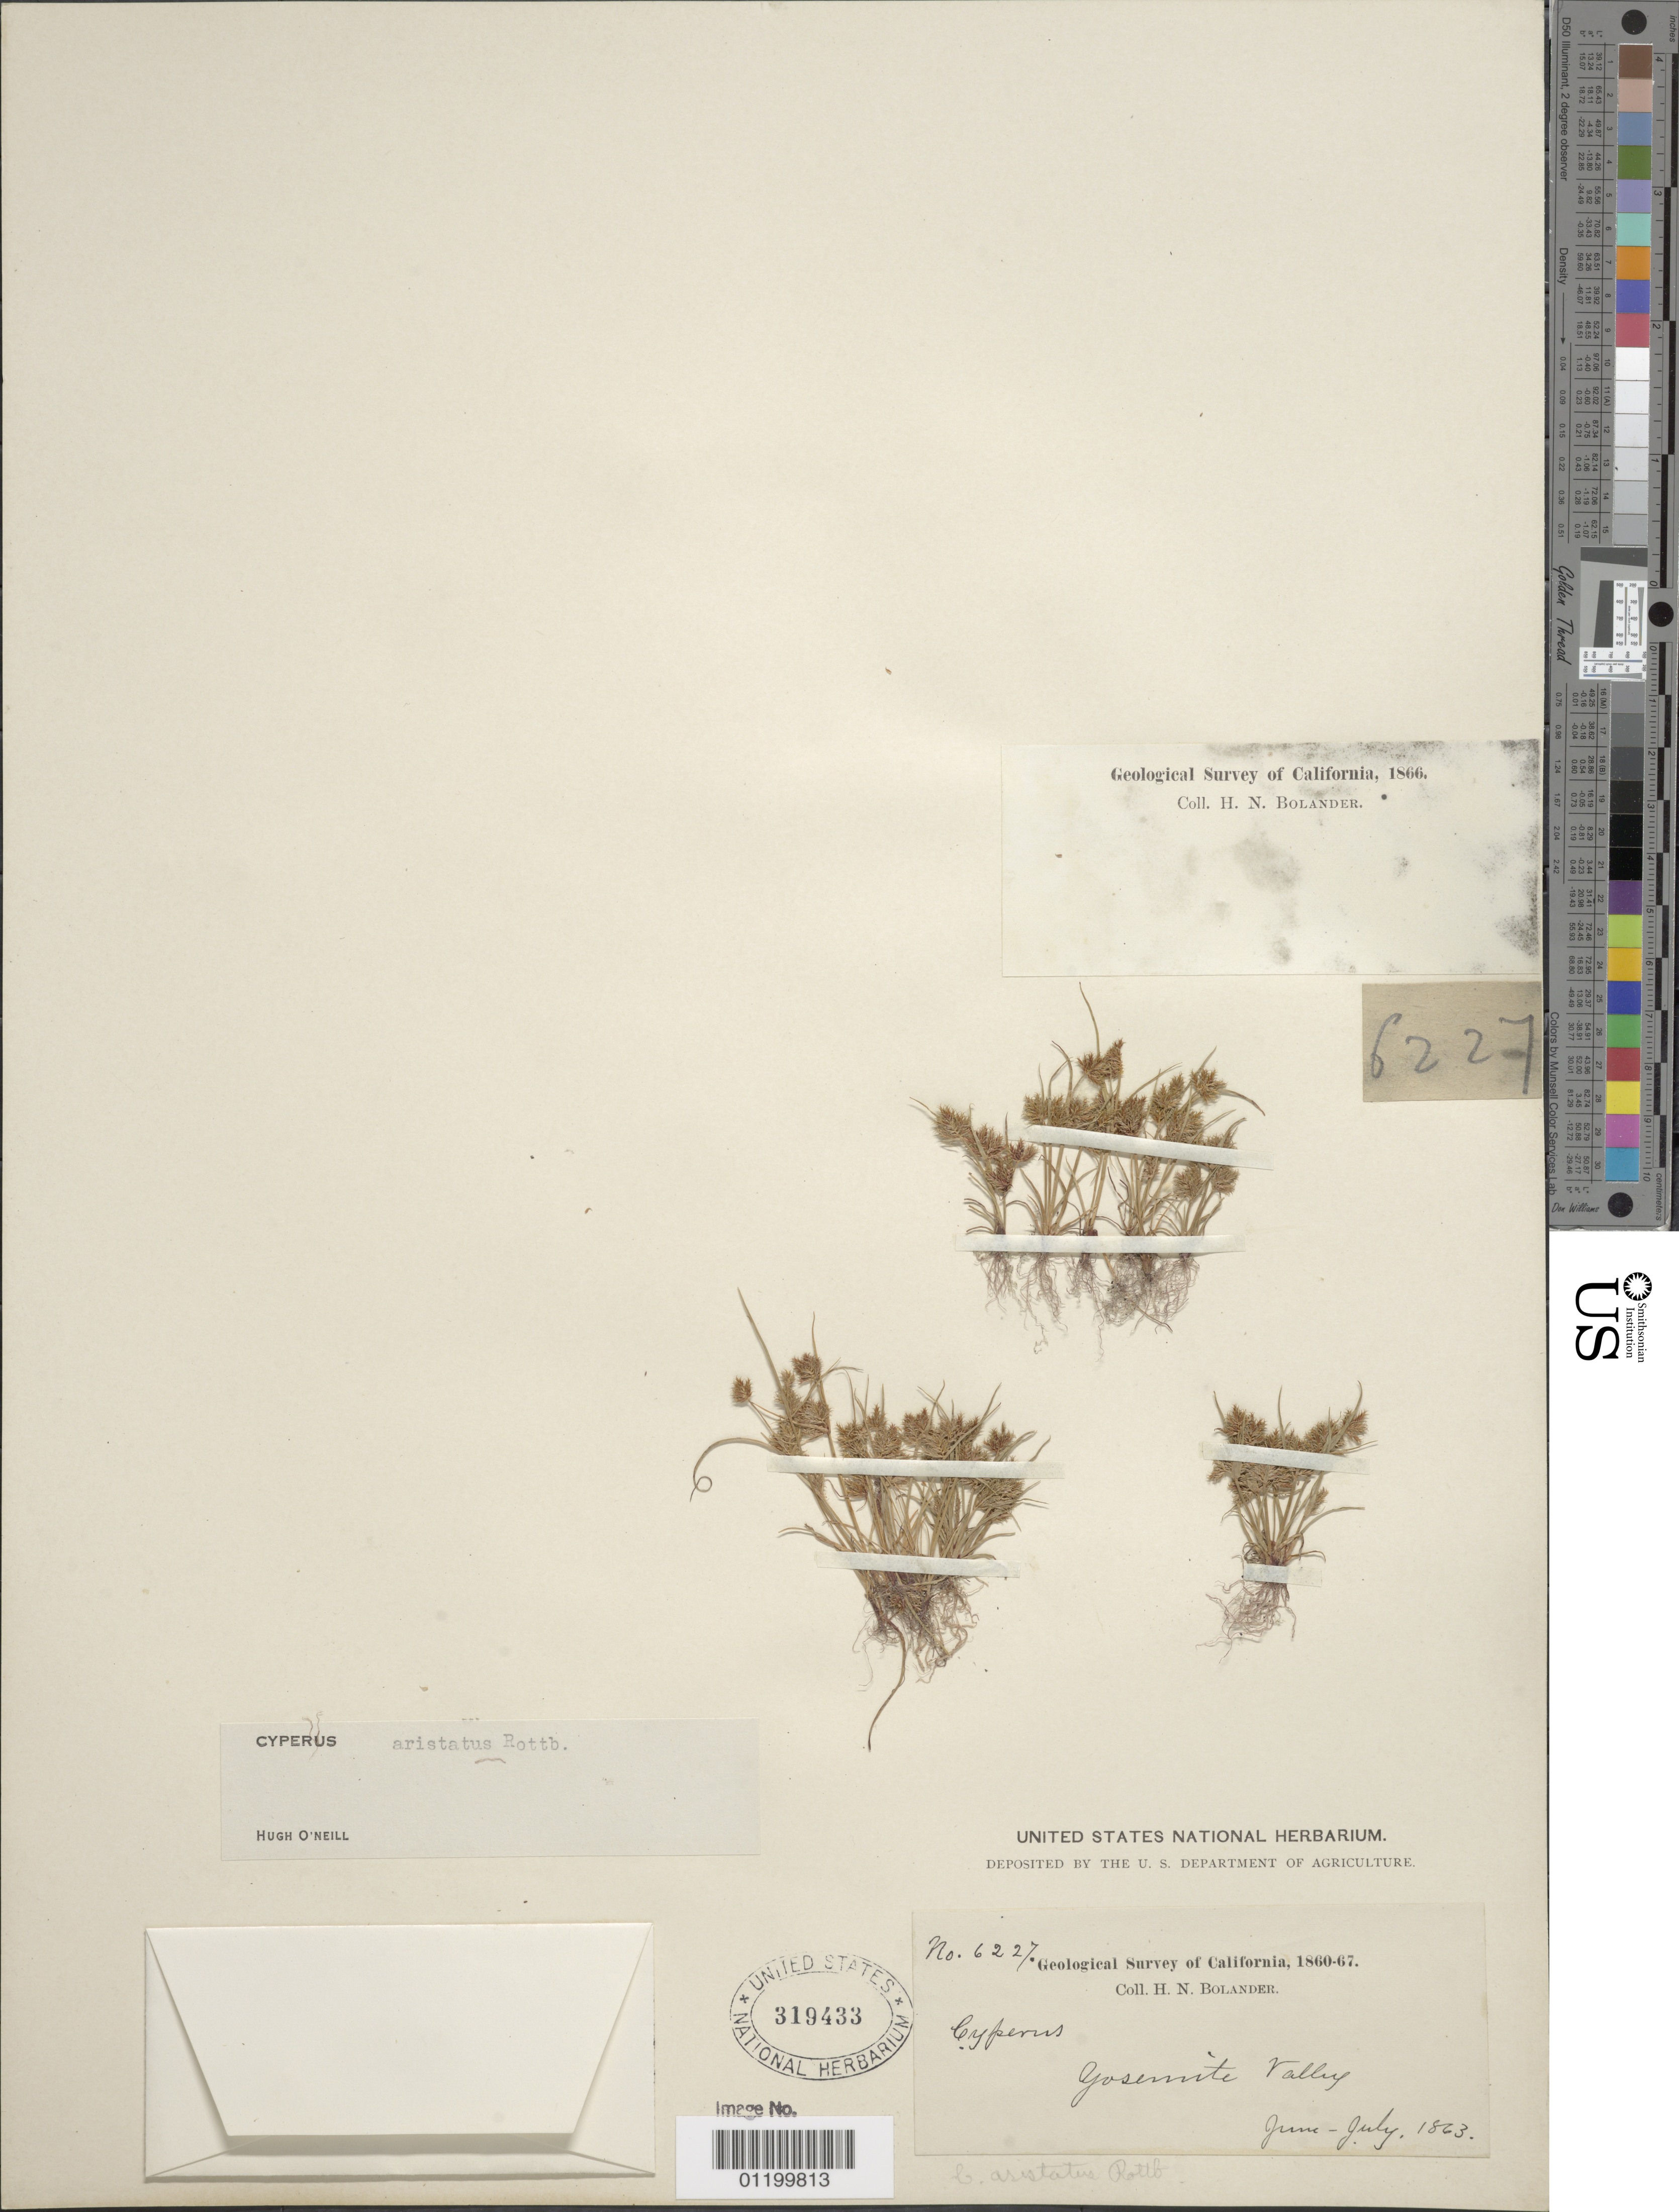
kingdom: Plantae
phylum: Tracheophyta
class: Liliopsida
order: Poales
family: Cyperaceae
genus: Cyperus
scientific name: Cyperus squarrosus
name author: L.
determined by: Strong, Mark T., (BOT), Smithsonian Institution - National Museum of Natural History (UNITED STATES)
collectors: H. Bolander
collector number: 6227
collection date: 1863-06/1863-07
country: United States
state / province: California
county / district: Mariposa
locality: Yosemite Valley.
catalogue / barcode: US 319433